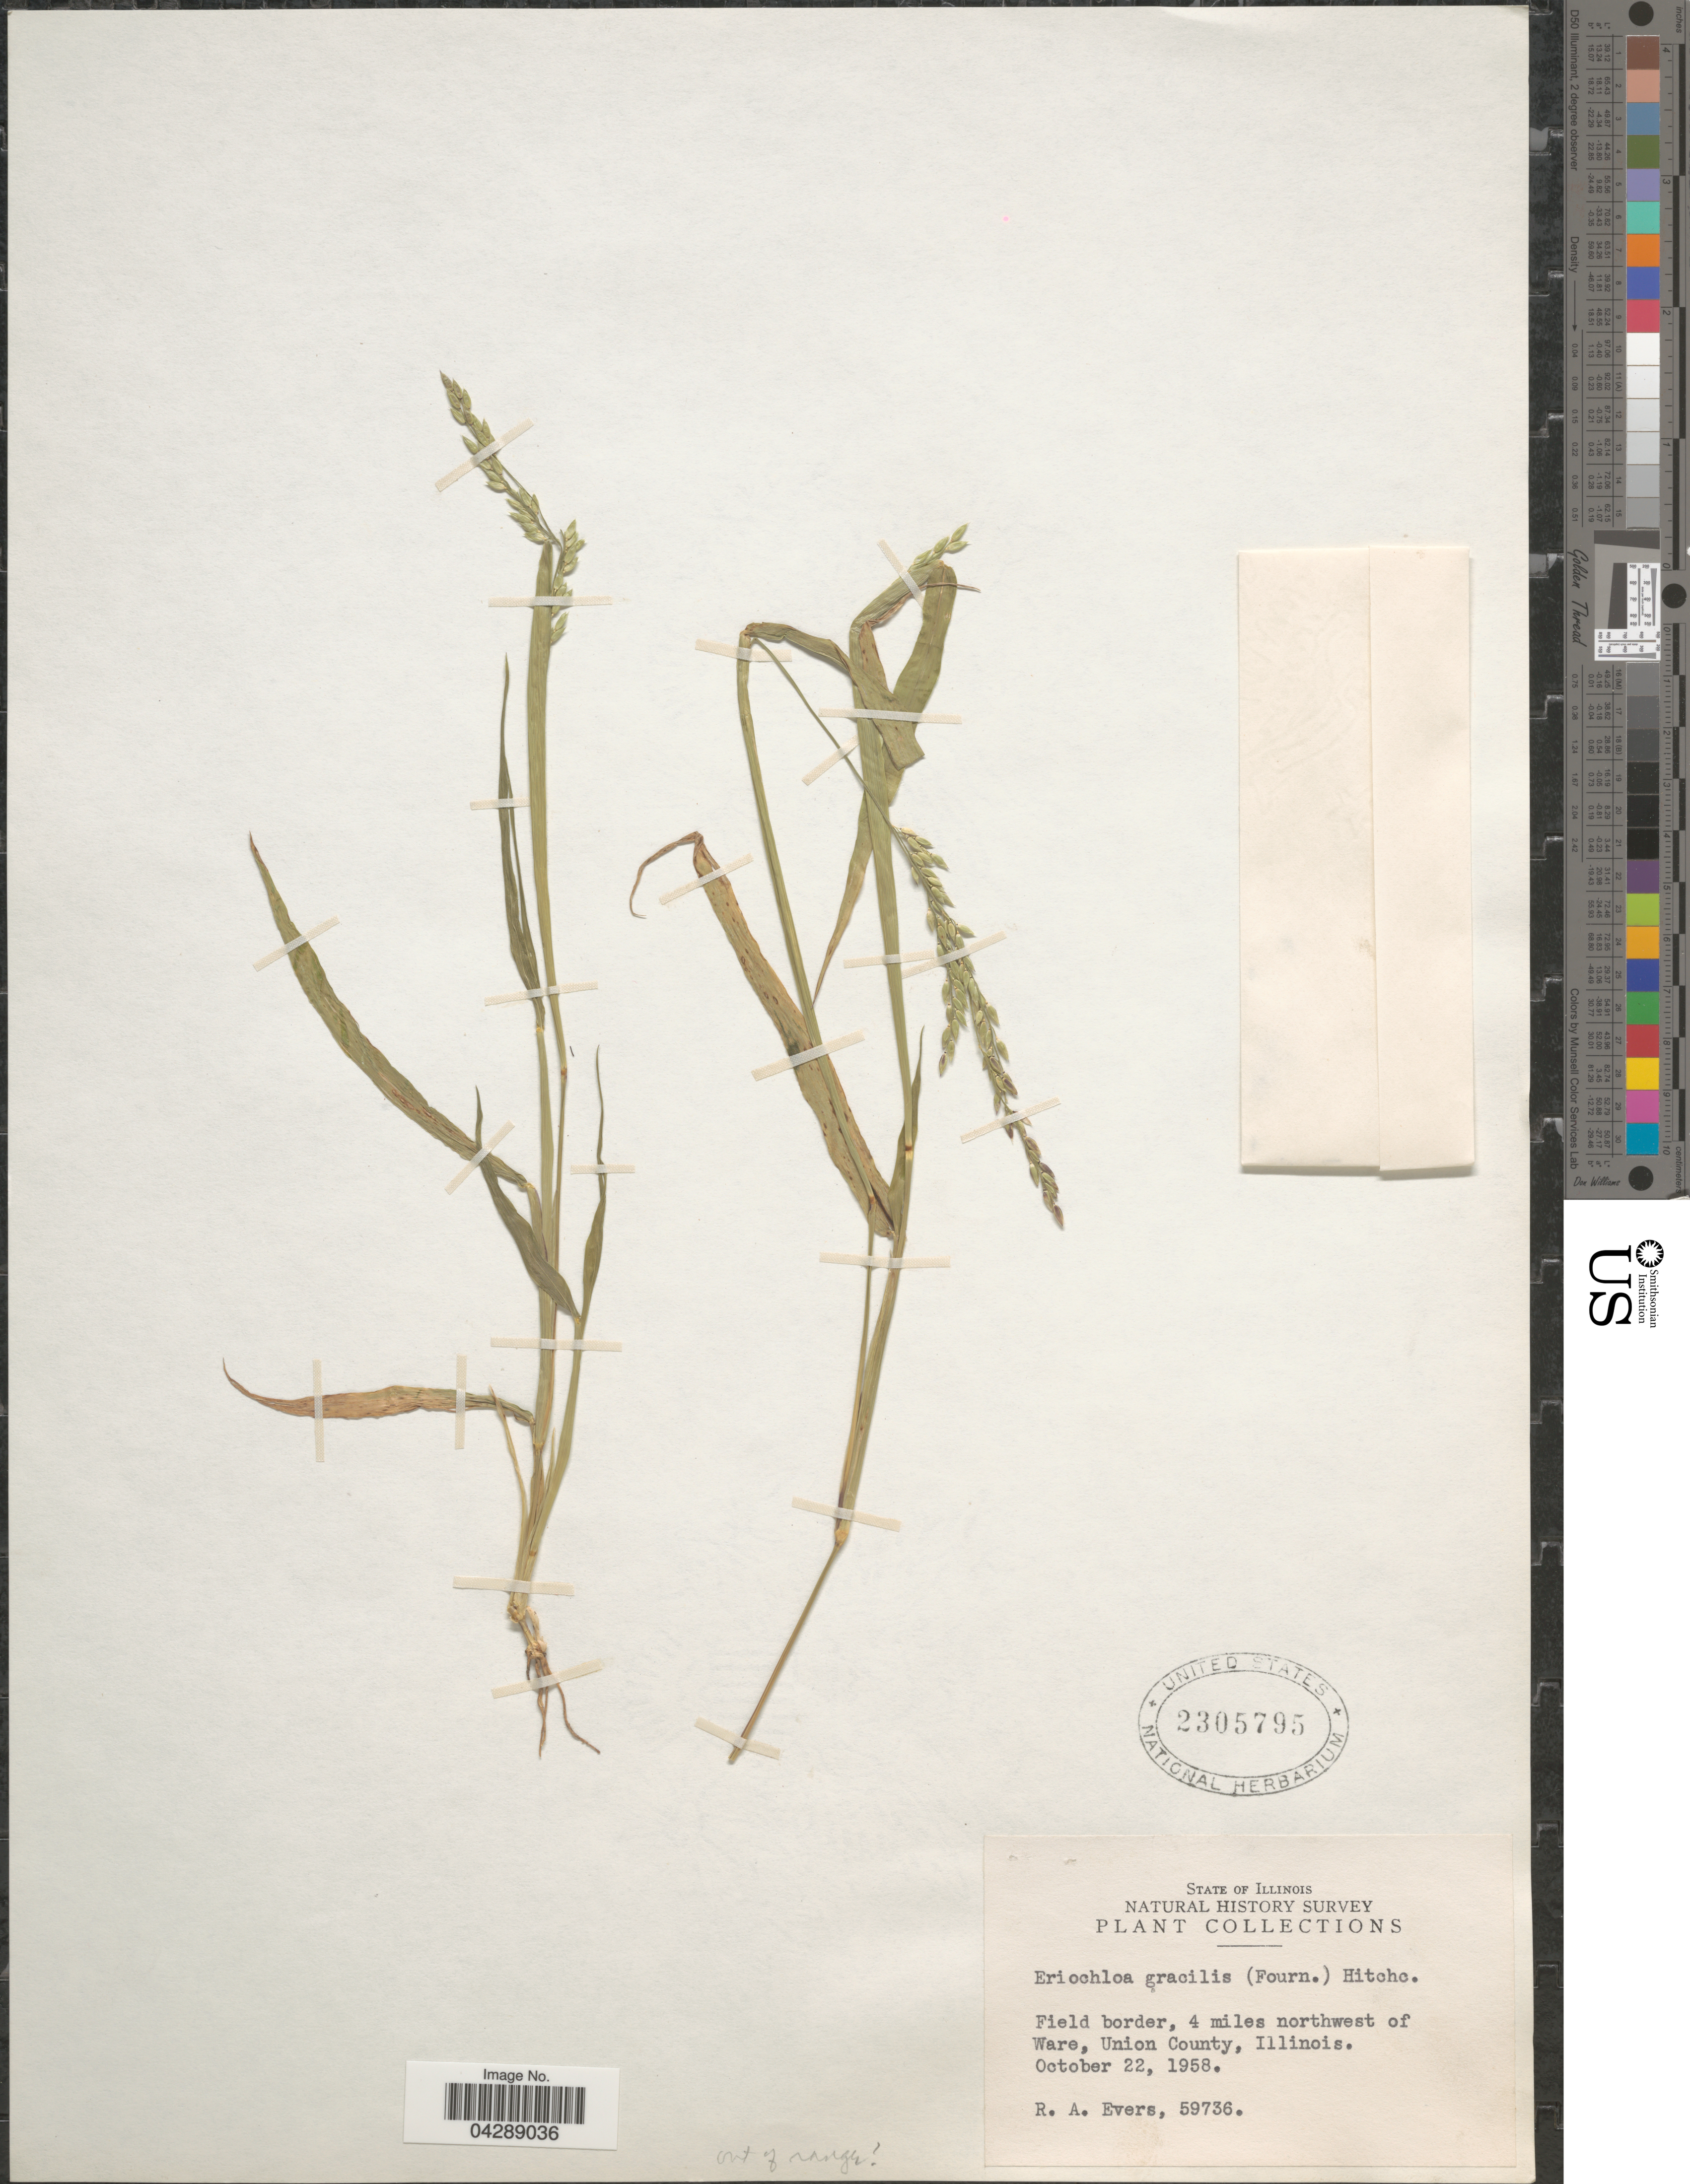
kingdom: Plantae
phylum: Tracheophyta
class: Liliopsida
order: Poales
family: Poaceae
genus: Eriochloa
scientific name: Eriochloa acuminata var. acuminata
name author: (J. Presl) Kunth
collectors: R. Evers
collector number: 59736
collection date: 1958-10-22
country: United States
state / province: Illinois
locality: Field border, 4 miles northwest of Ware, Union County.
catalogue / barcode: US 2305795